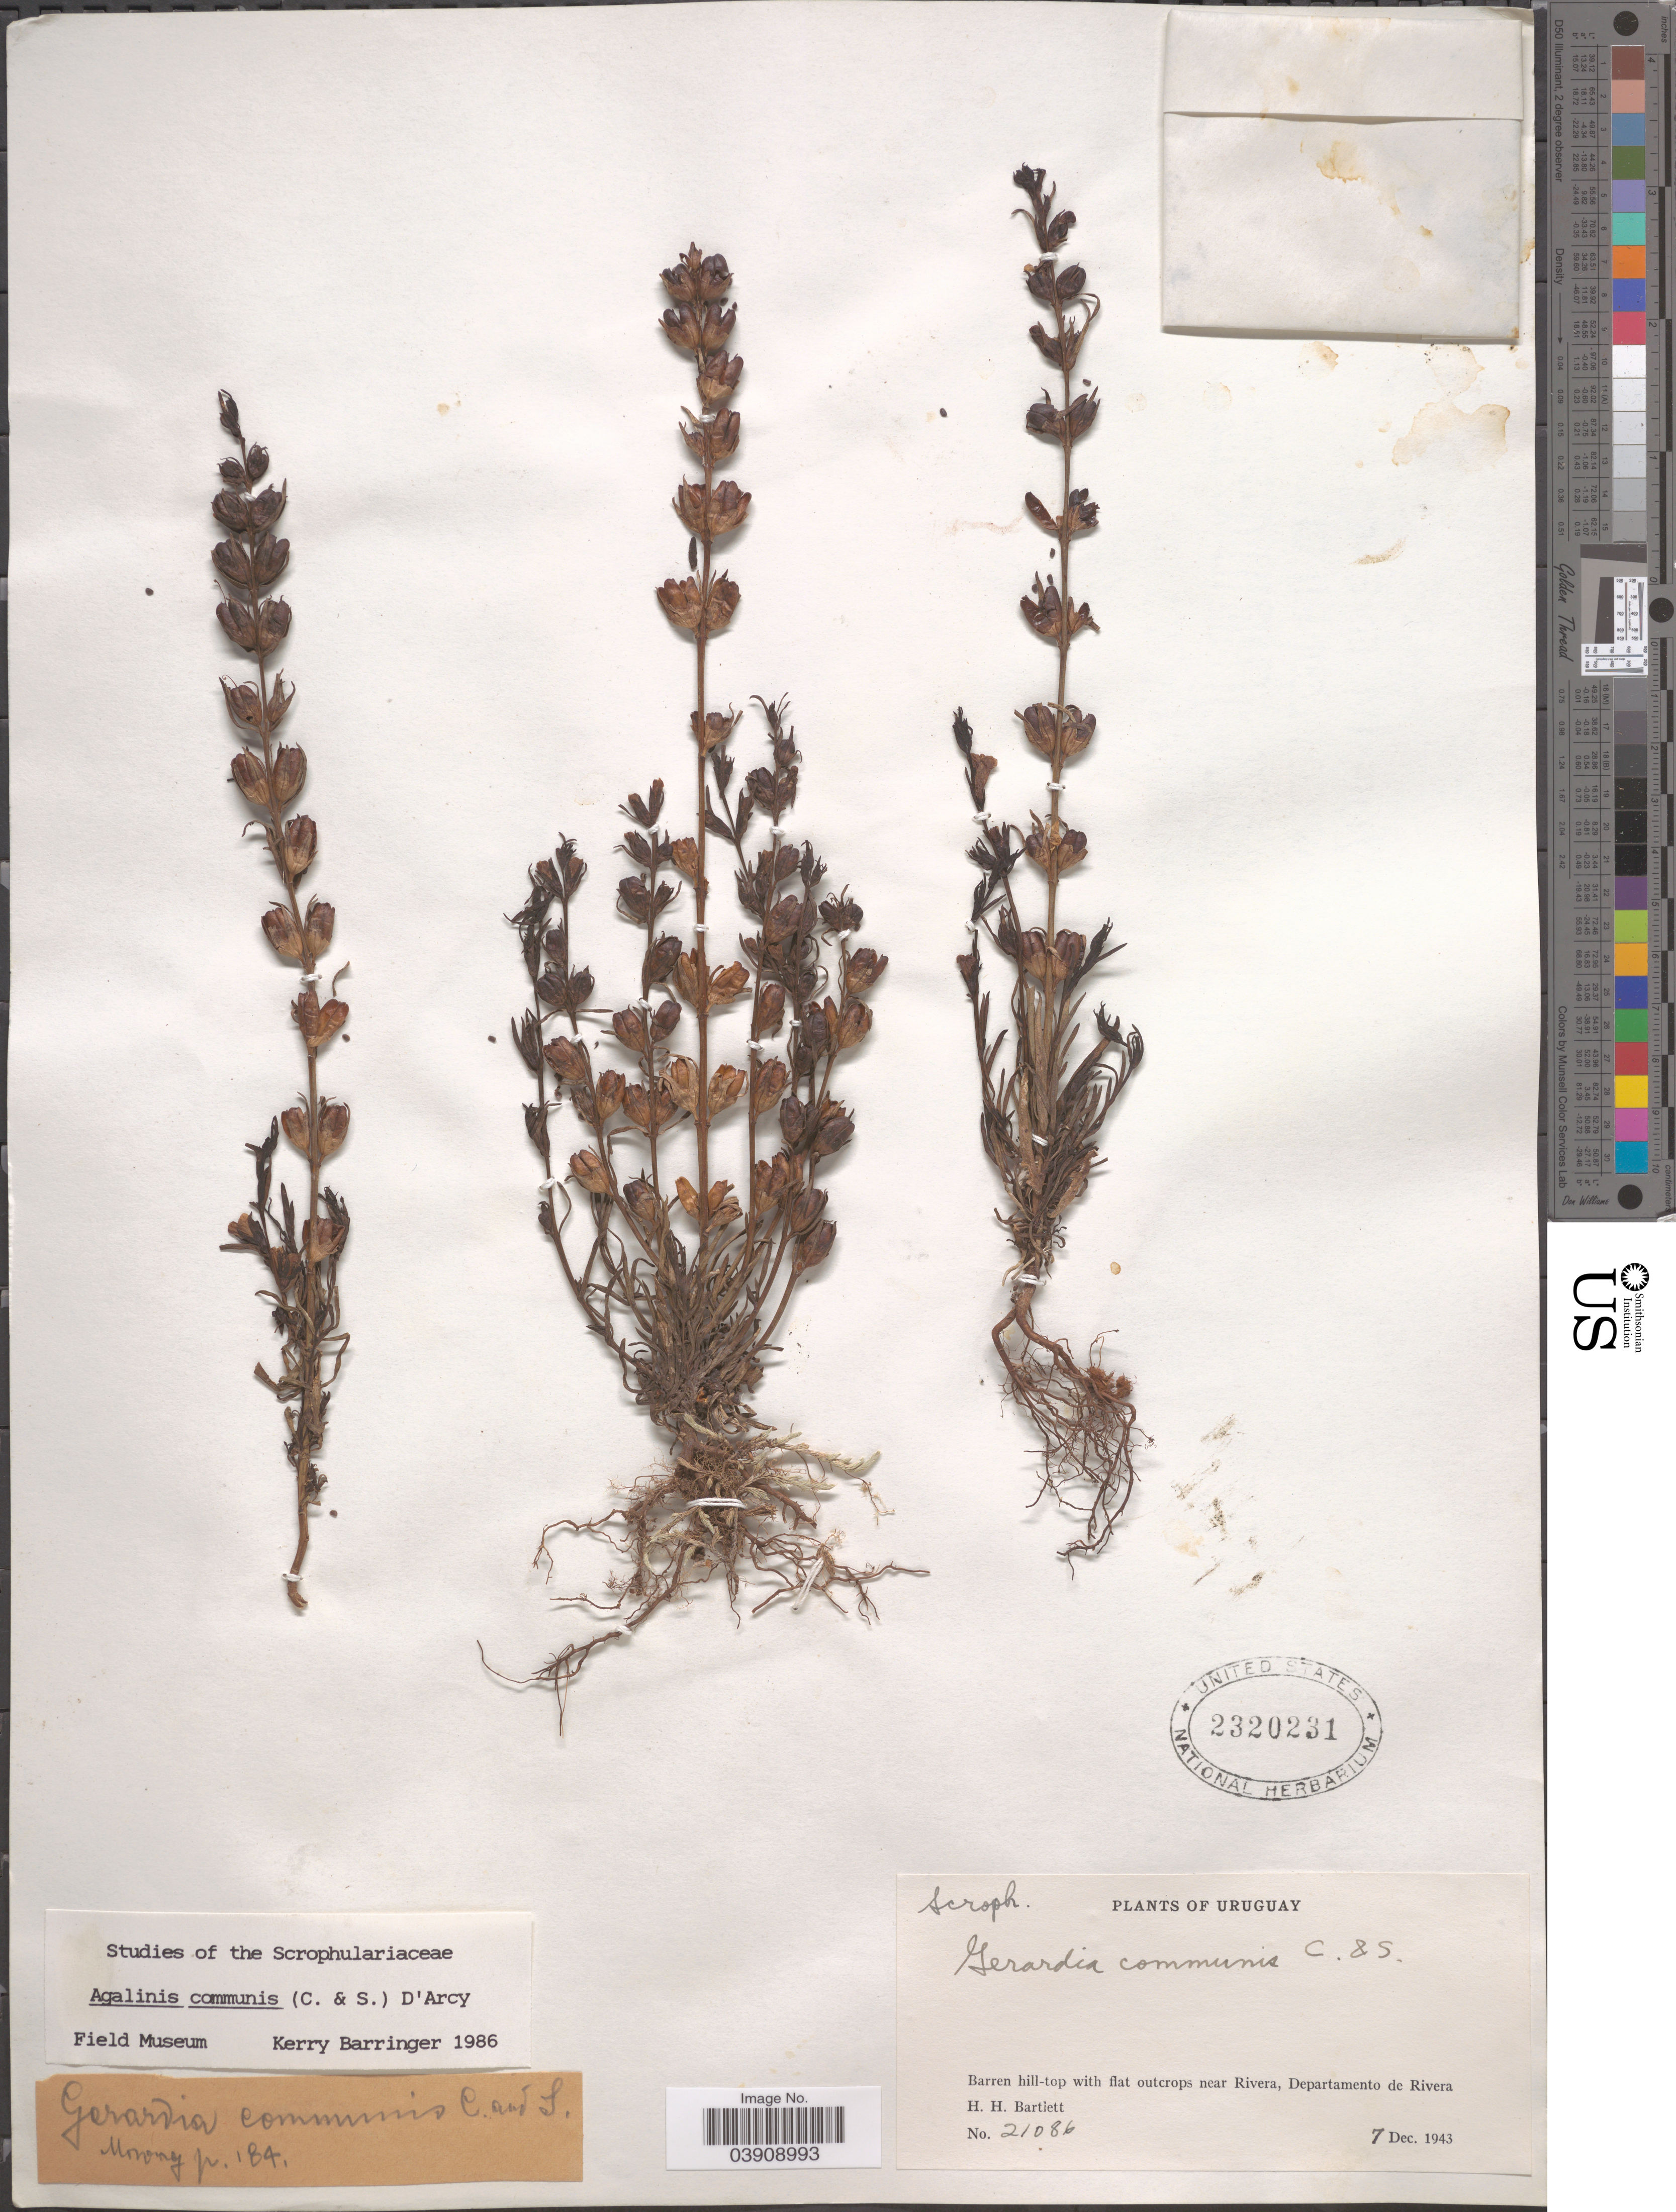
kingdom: Plantae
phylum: Tracheophyta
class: Magnoliopsida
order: Lamiales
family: Orobanchaceae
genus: Agalinis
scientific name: Agalinis communis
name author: (Cham. & Schltdl.) D'Arcy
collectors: H. H. Bartlett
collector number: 21086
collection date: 1943-12-07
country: Uruguay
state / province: Rivera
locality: Barren hill-top wtih flat outcrops near Rivera, Departamento de Rivera.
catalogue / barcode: US 2320231